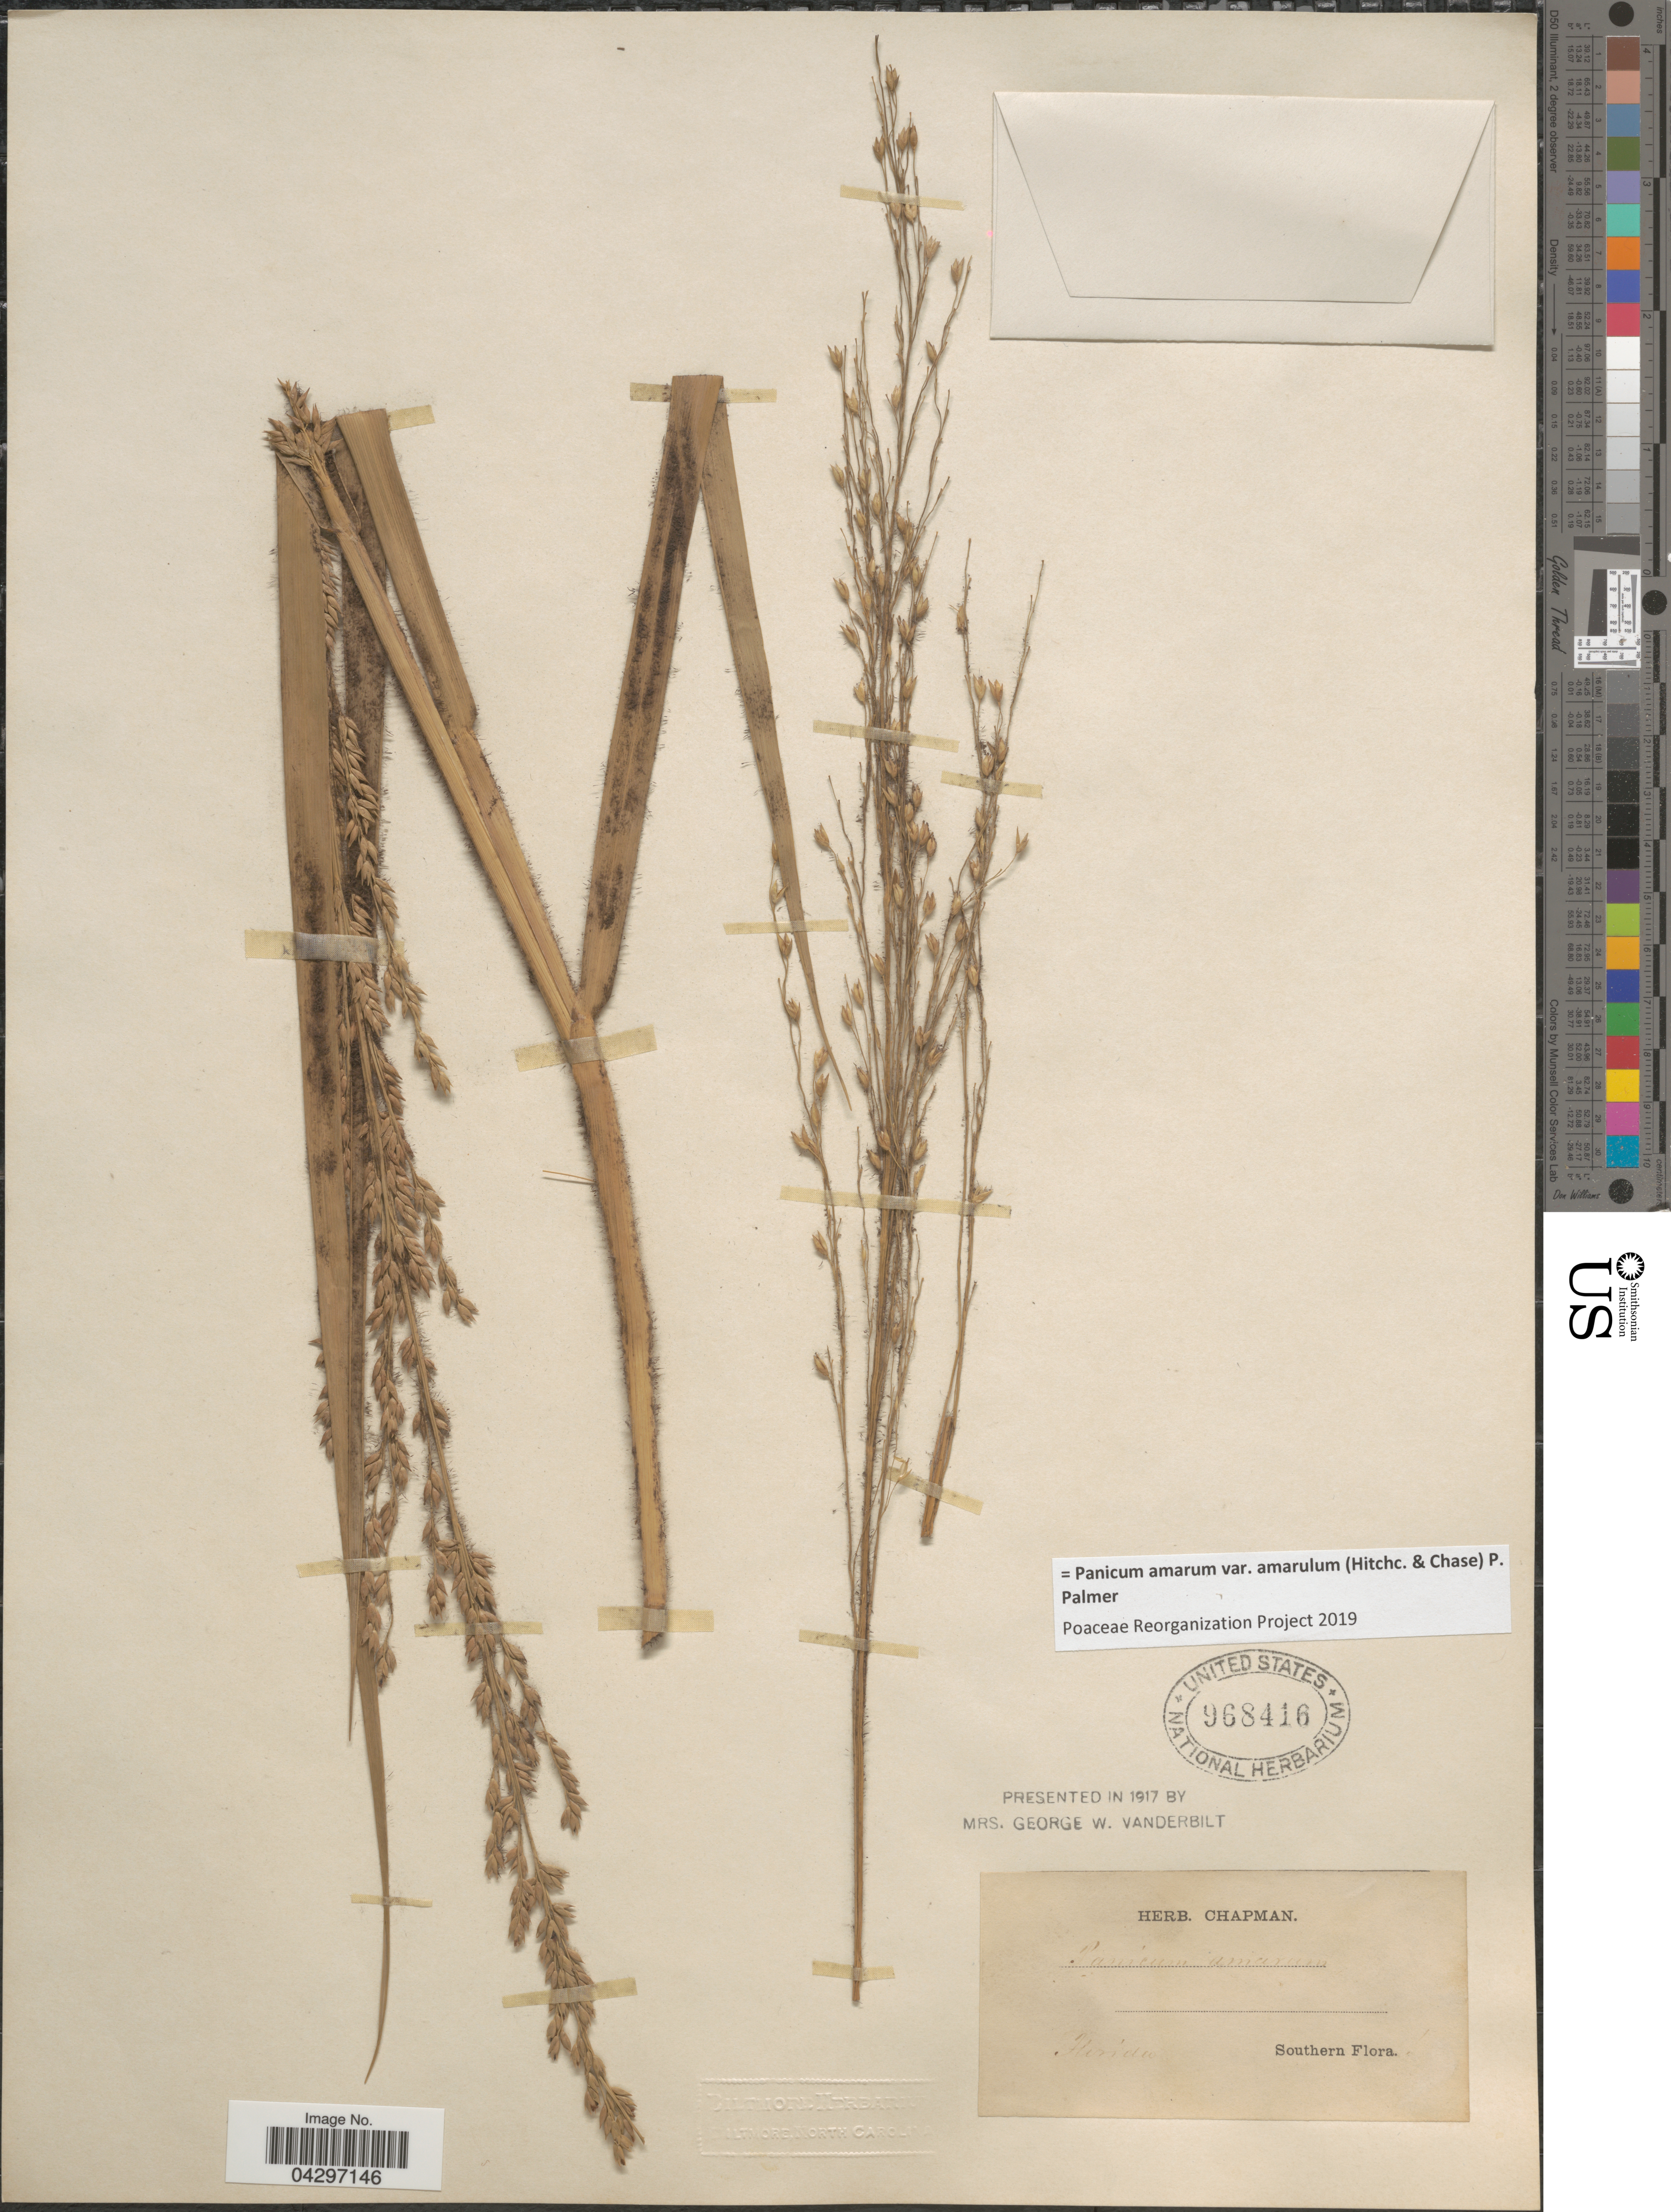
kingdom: Plantae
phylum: Tracheophyta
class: Liliopsida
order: Poales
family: Poaceae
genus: Panicum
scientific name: Panicum amarum var. amarulum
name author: (Hitchc. & Chase) Freckmann & Lelong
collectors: ex herb. Chapman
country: United States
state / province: Florida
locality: Southern Flora.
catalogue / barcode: US 968416